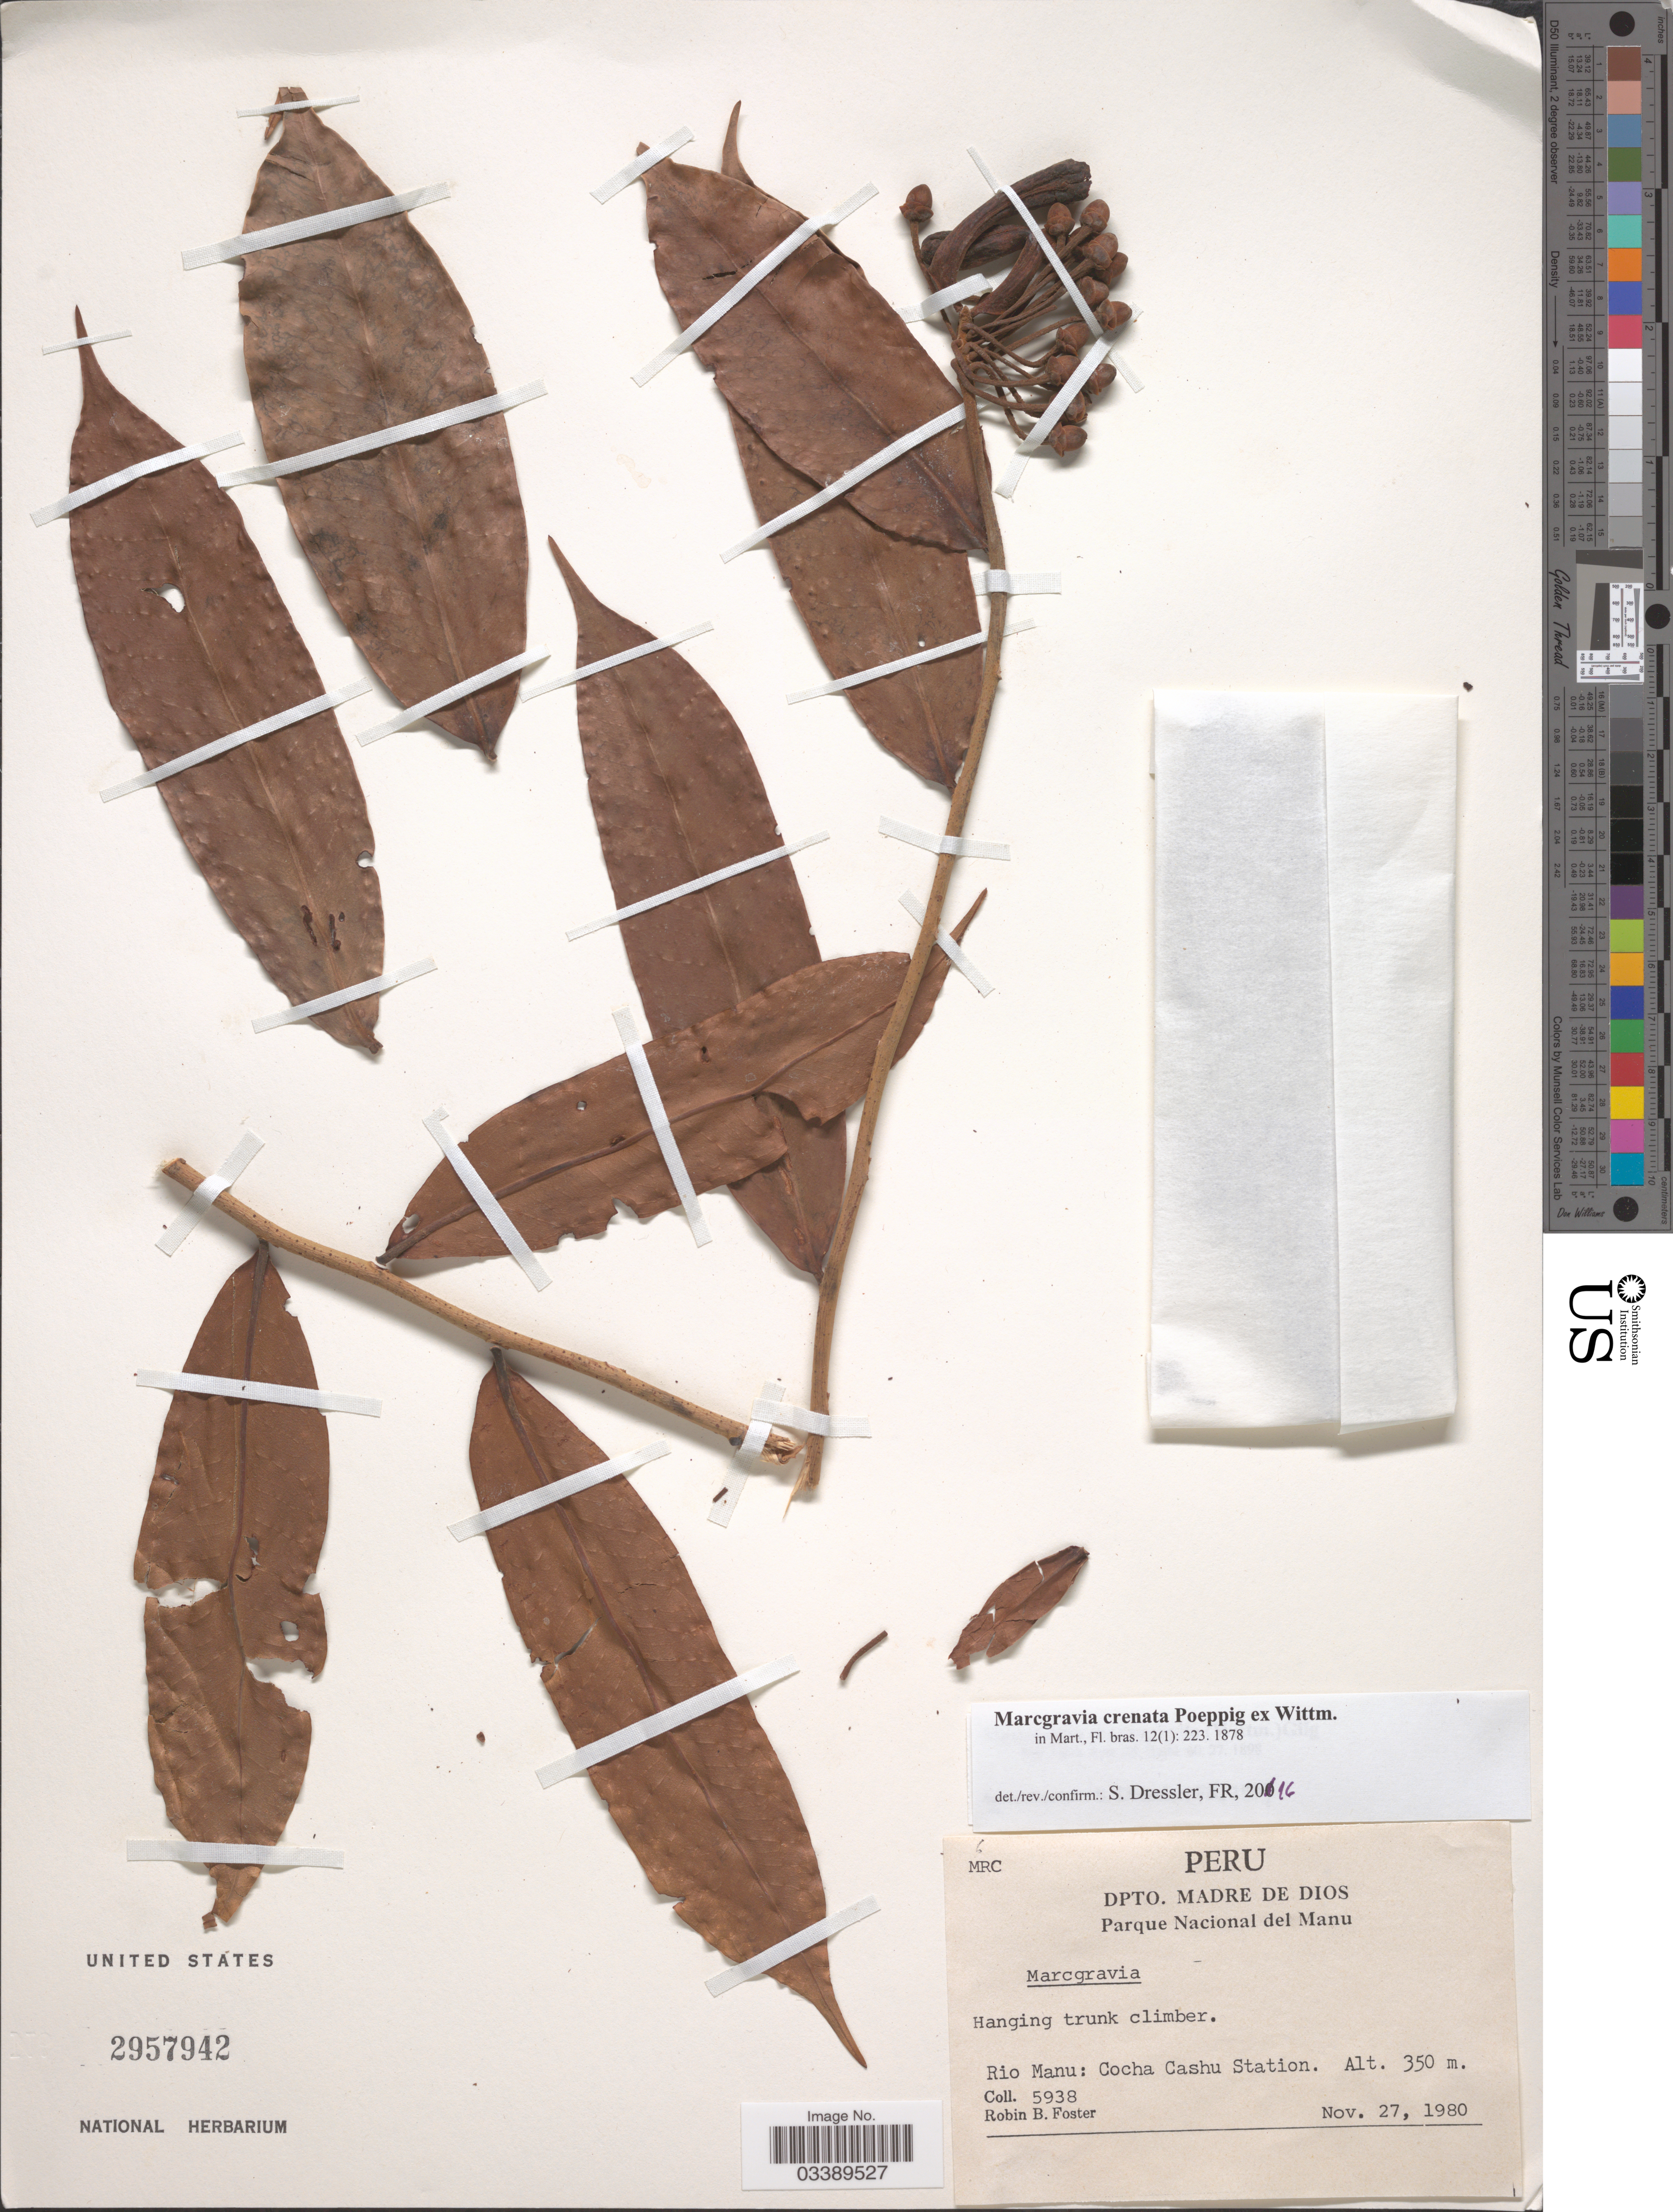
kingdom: Plantae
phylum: Tracheophyta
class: Magnoliopsida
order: Ericales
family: Marcgraviaceae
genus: Marcgravia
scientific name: Marcgravia crenata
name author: Poepp. ex Wittm.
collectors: R. B. Foster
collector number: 5938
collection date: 1980-11-27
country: Peru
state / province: Madre de Dios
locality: Dpto. Madre de Dios, Parque Nacional del Manu. Rio Manu: Cocha Cashu Station.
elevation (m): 350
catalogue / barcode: US 2957942